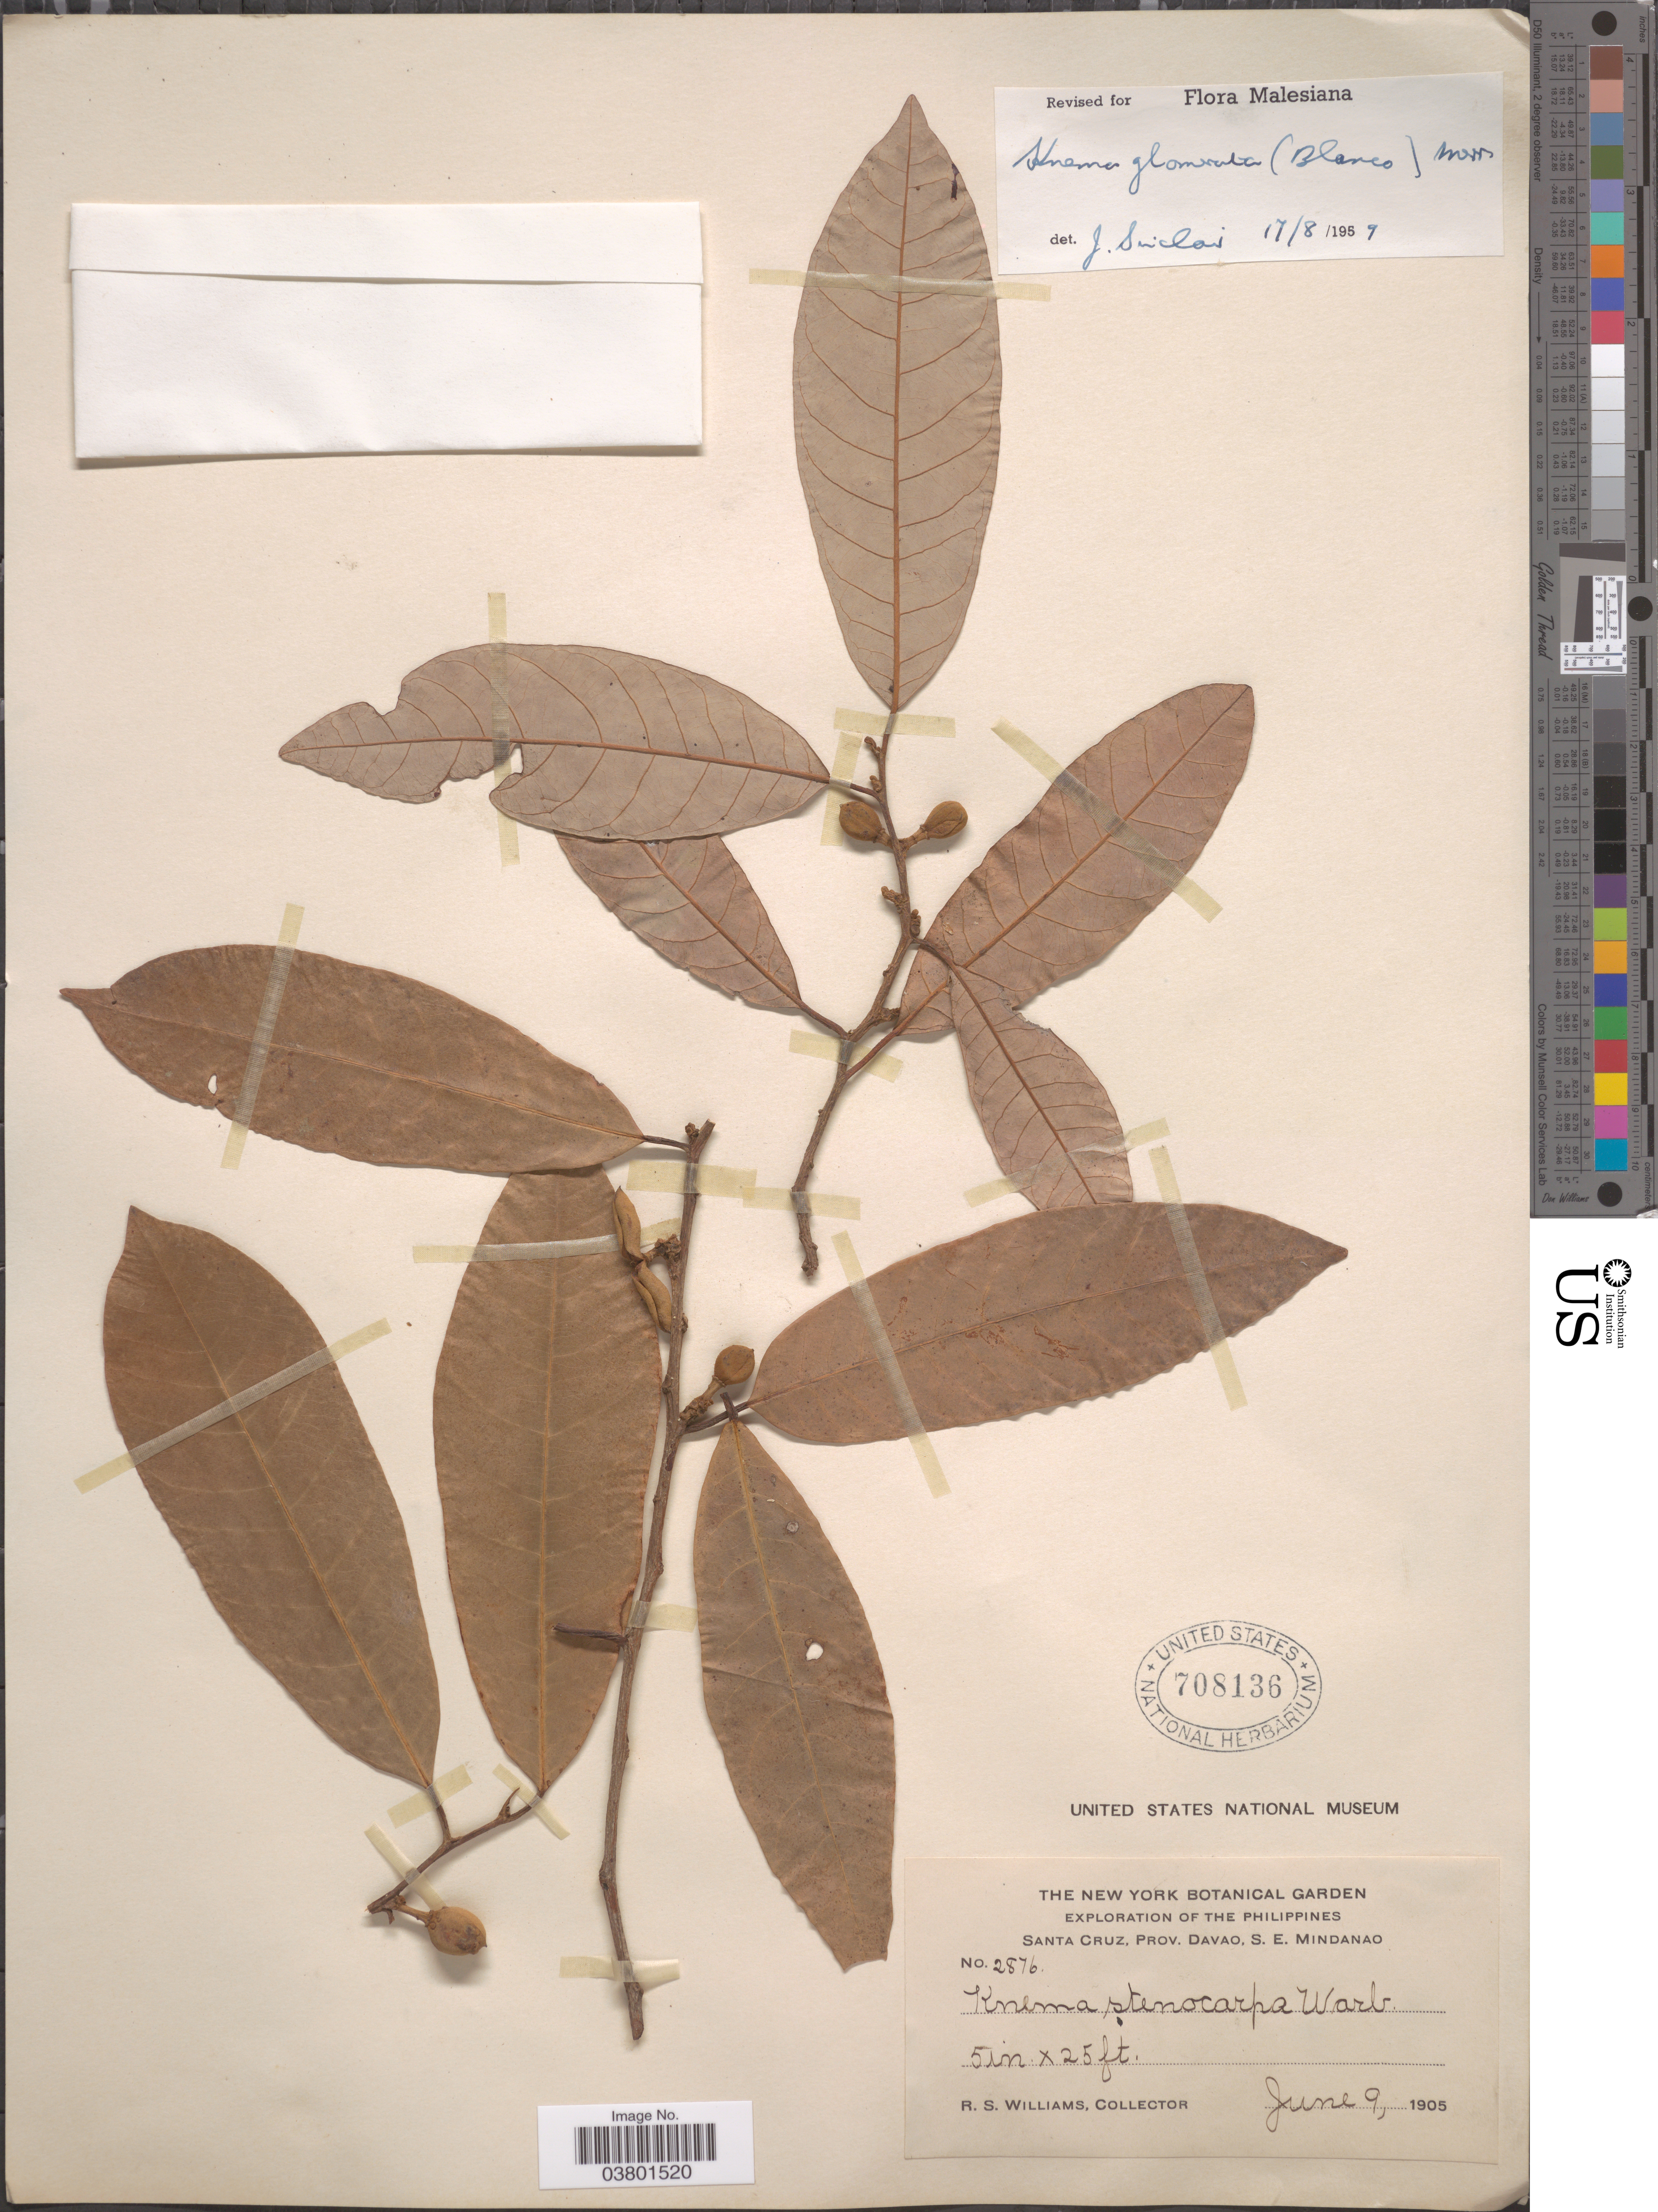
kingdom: Plantae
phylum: Tracheophyta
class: Magnoliopsida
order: Magnoliales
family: Myristicaceae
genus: Knema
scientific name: Knema glomerata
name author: (Blanco) Merr.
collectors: R. S. Williams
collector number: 2876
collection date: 1905-06-09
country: Philippines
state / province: Davao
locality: Santa Cruz, S.E. Mindanao.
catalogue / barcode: US 708136